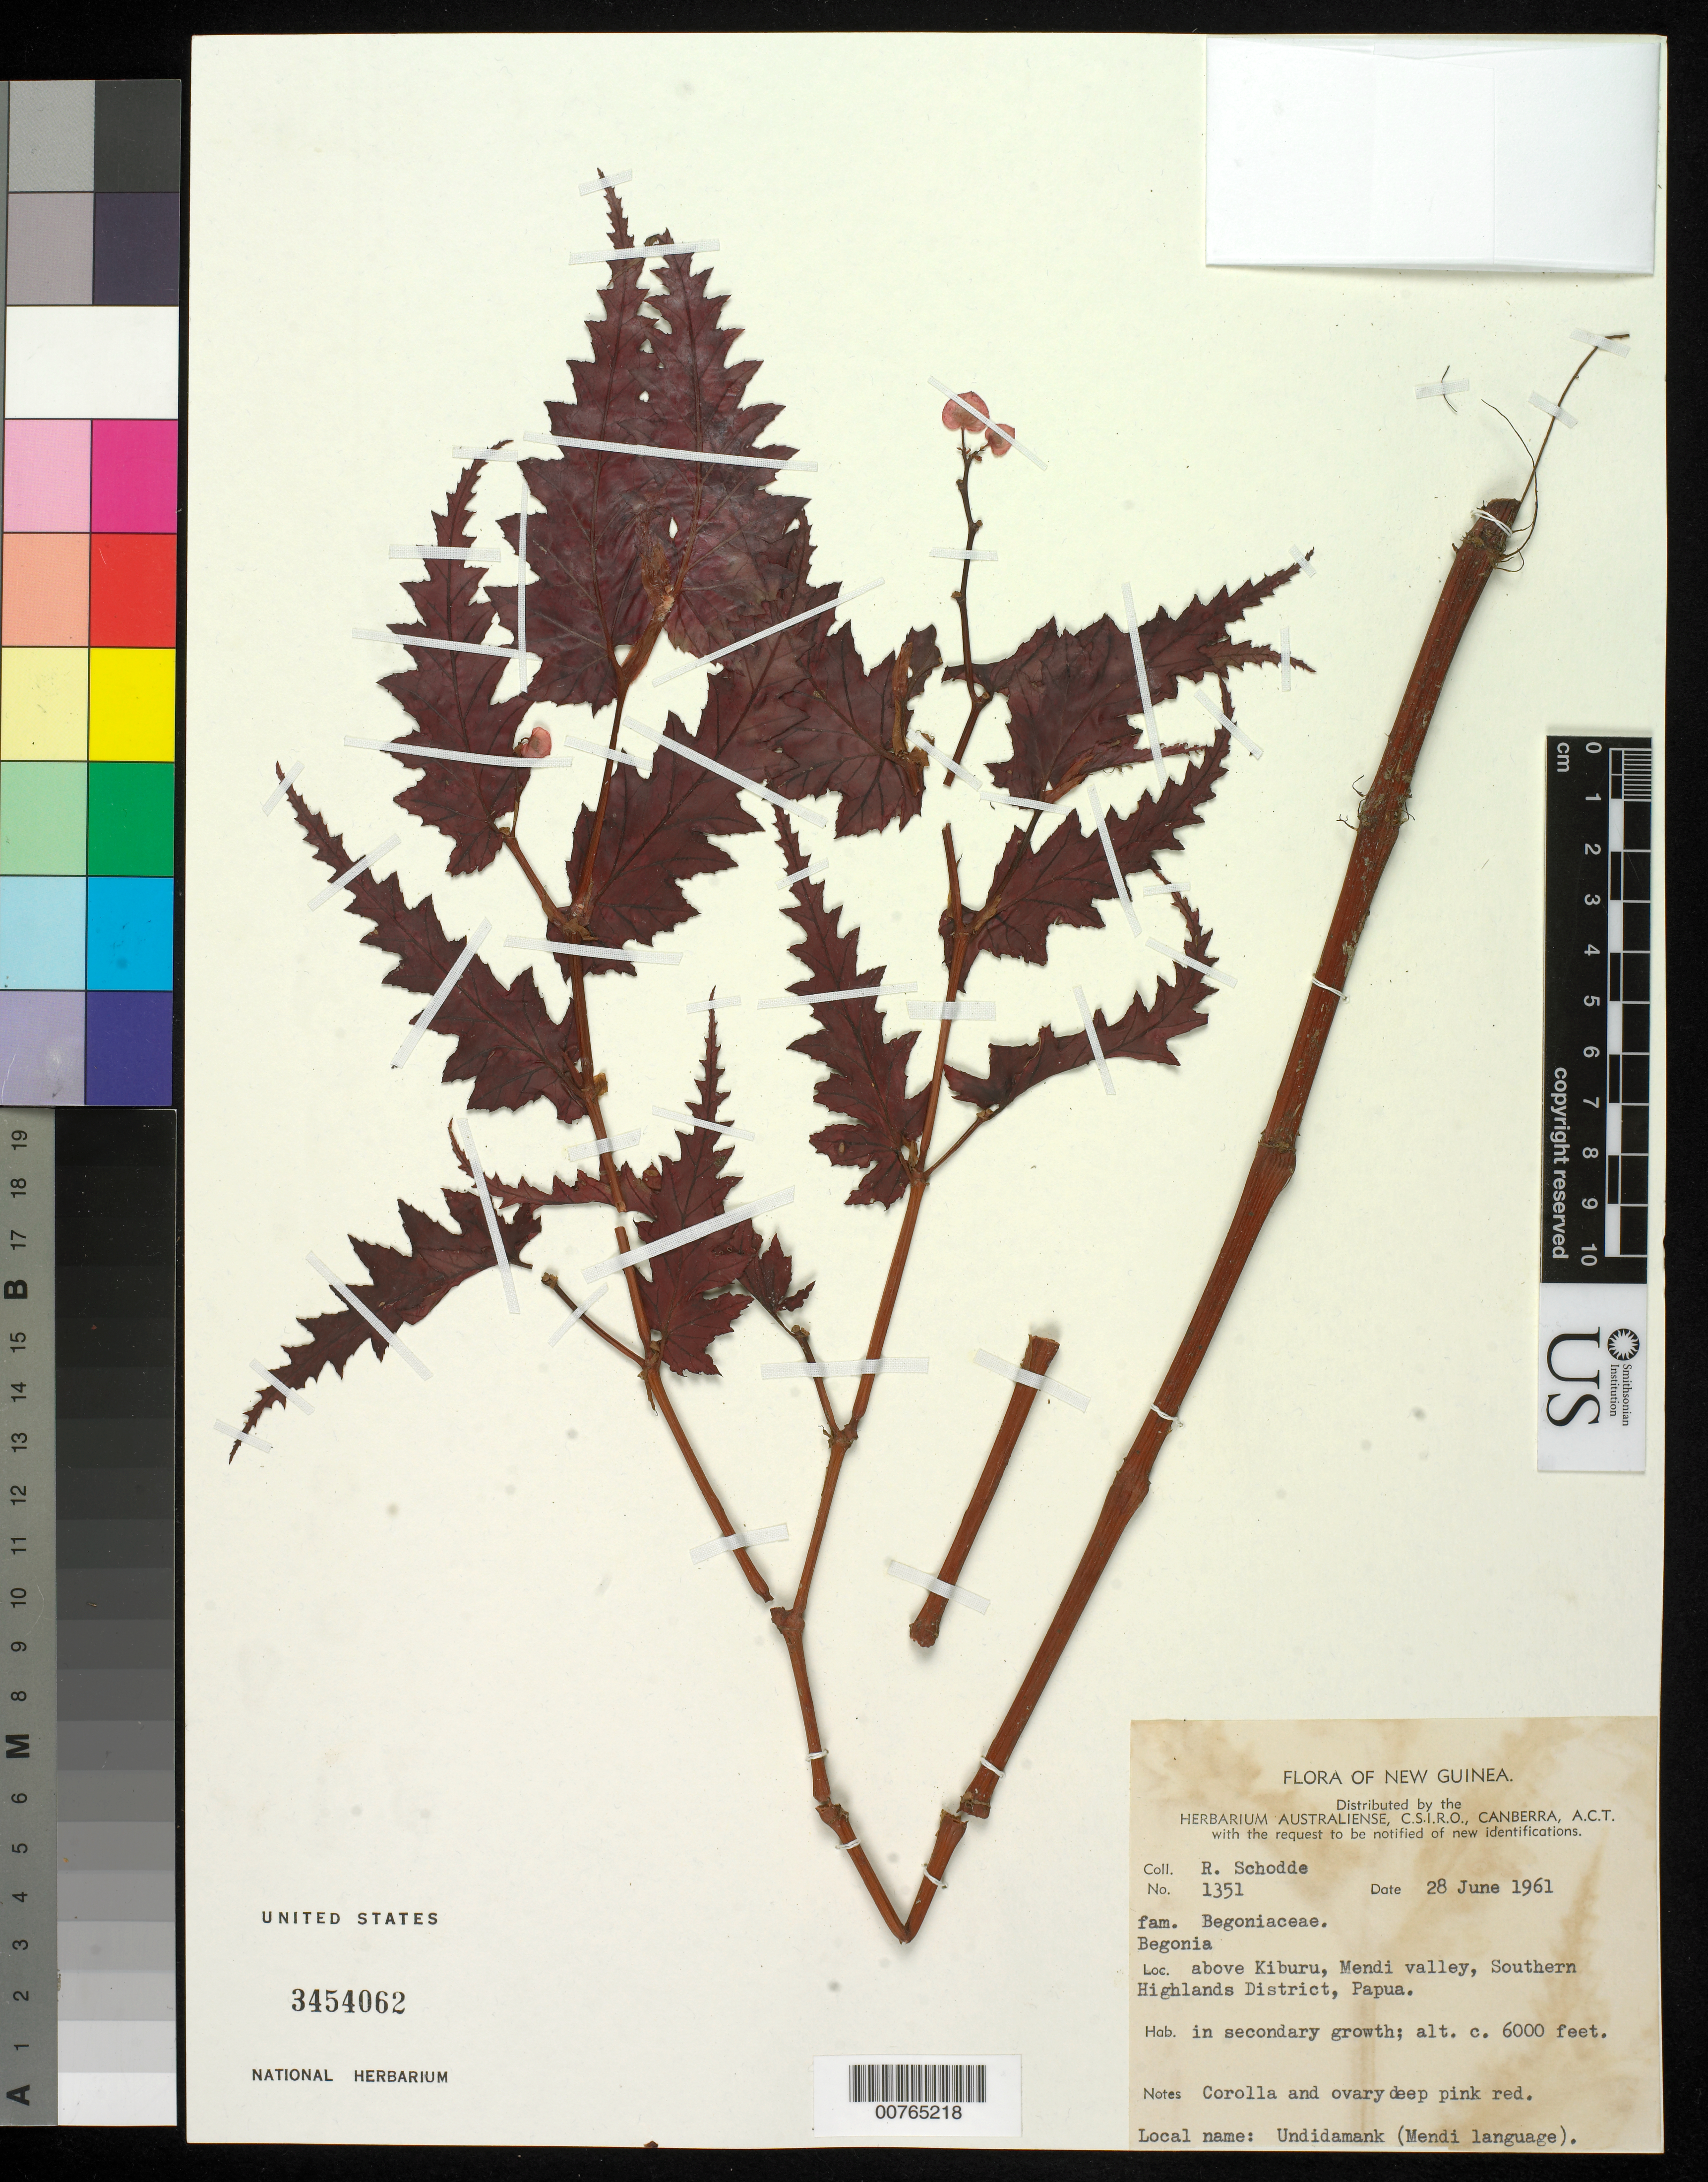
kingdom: Plantae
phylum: Tracheophyta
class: Magnoliopsida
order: Cucurbitales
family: Begoniaceae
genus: Begonia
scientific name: Begonia sp.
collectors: R. Schodde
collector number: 1351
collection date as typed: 28 Jun 1961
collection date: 1961-06-28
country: Papua New Guinea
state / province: Southern Highlands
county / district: Mendi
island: New Guinea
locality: Above Kiburu, Mendi valley.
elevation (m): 1829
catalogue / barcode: US 3454062